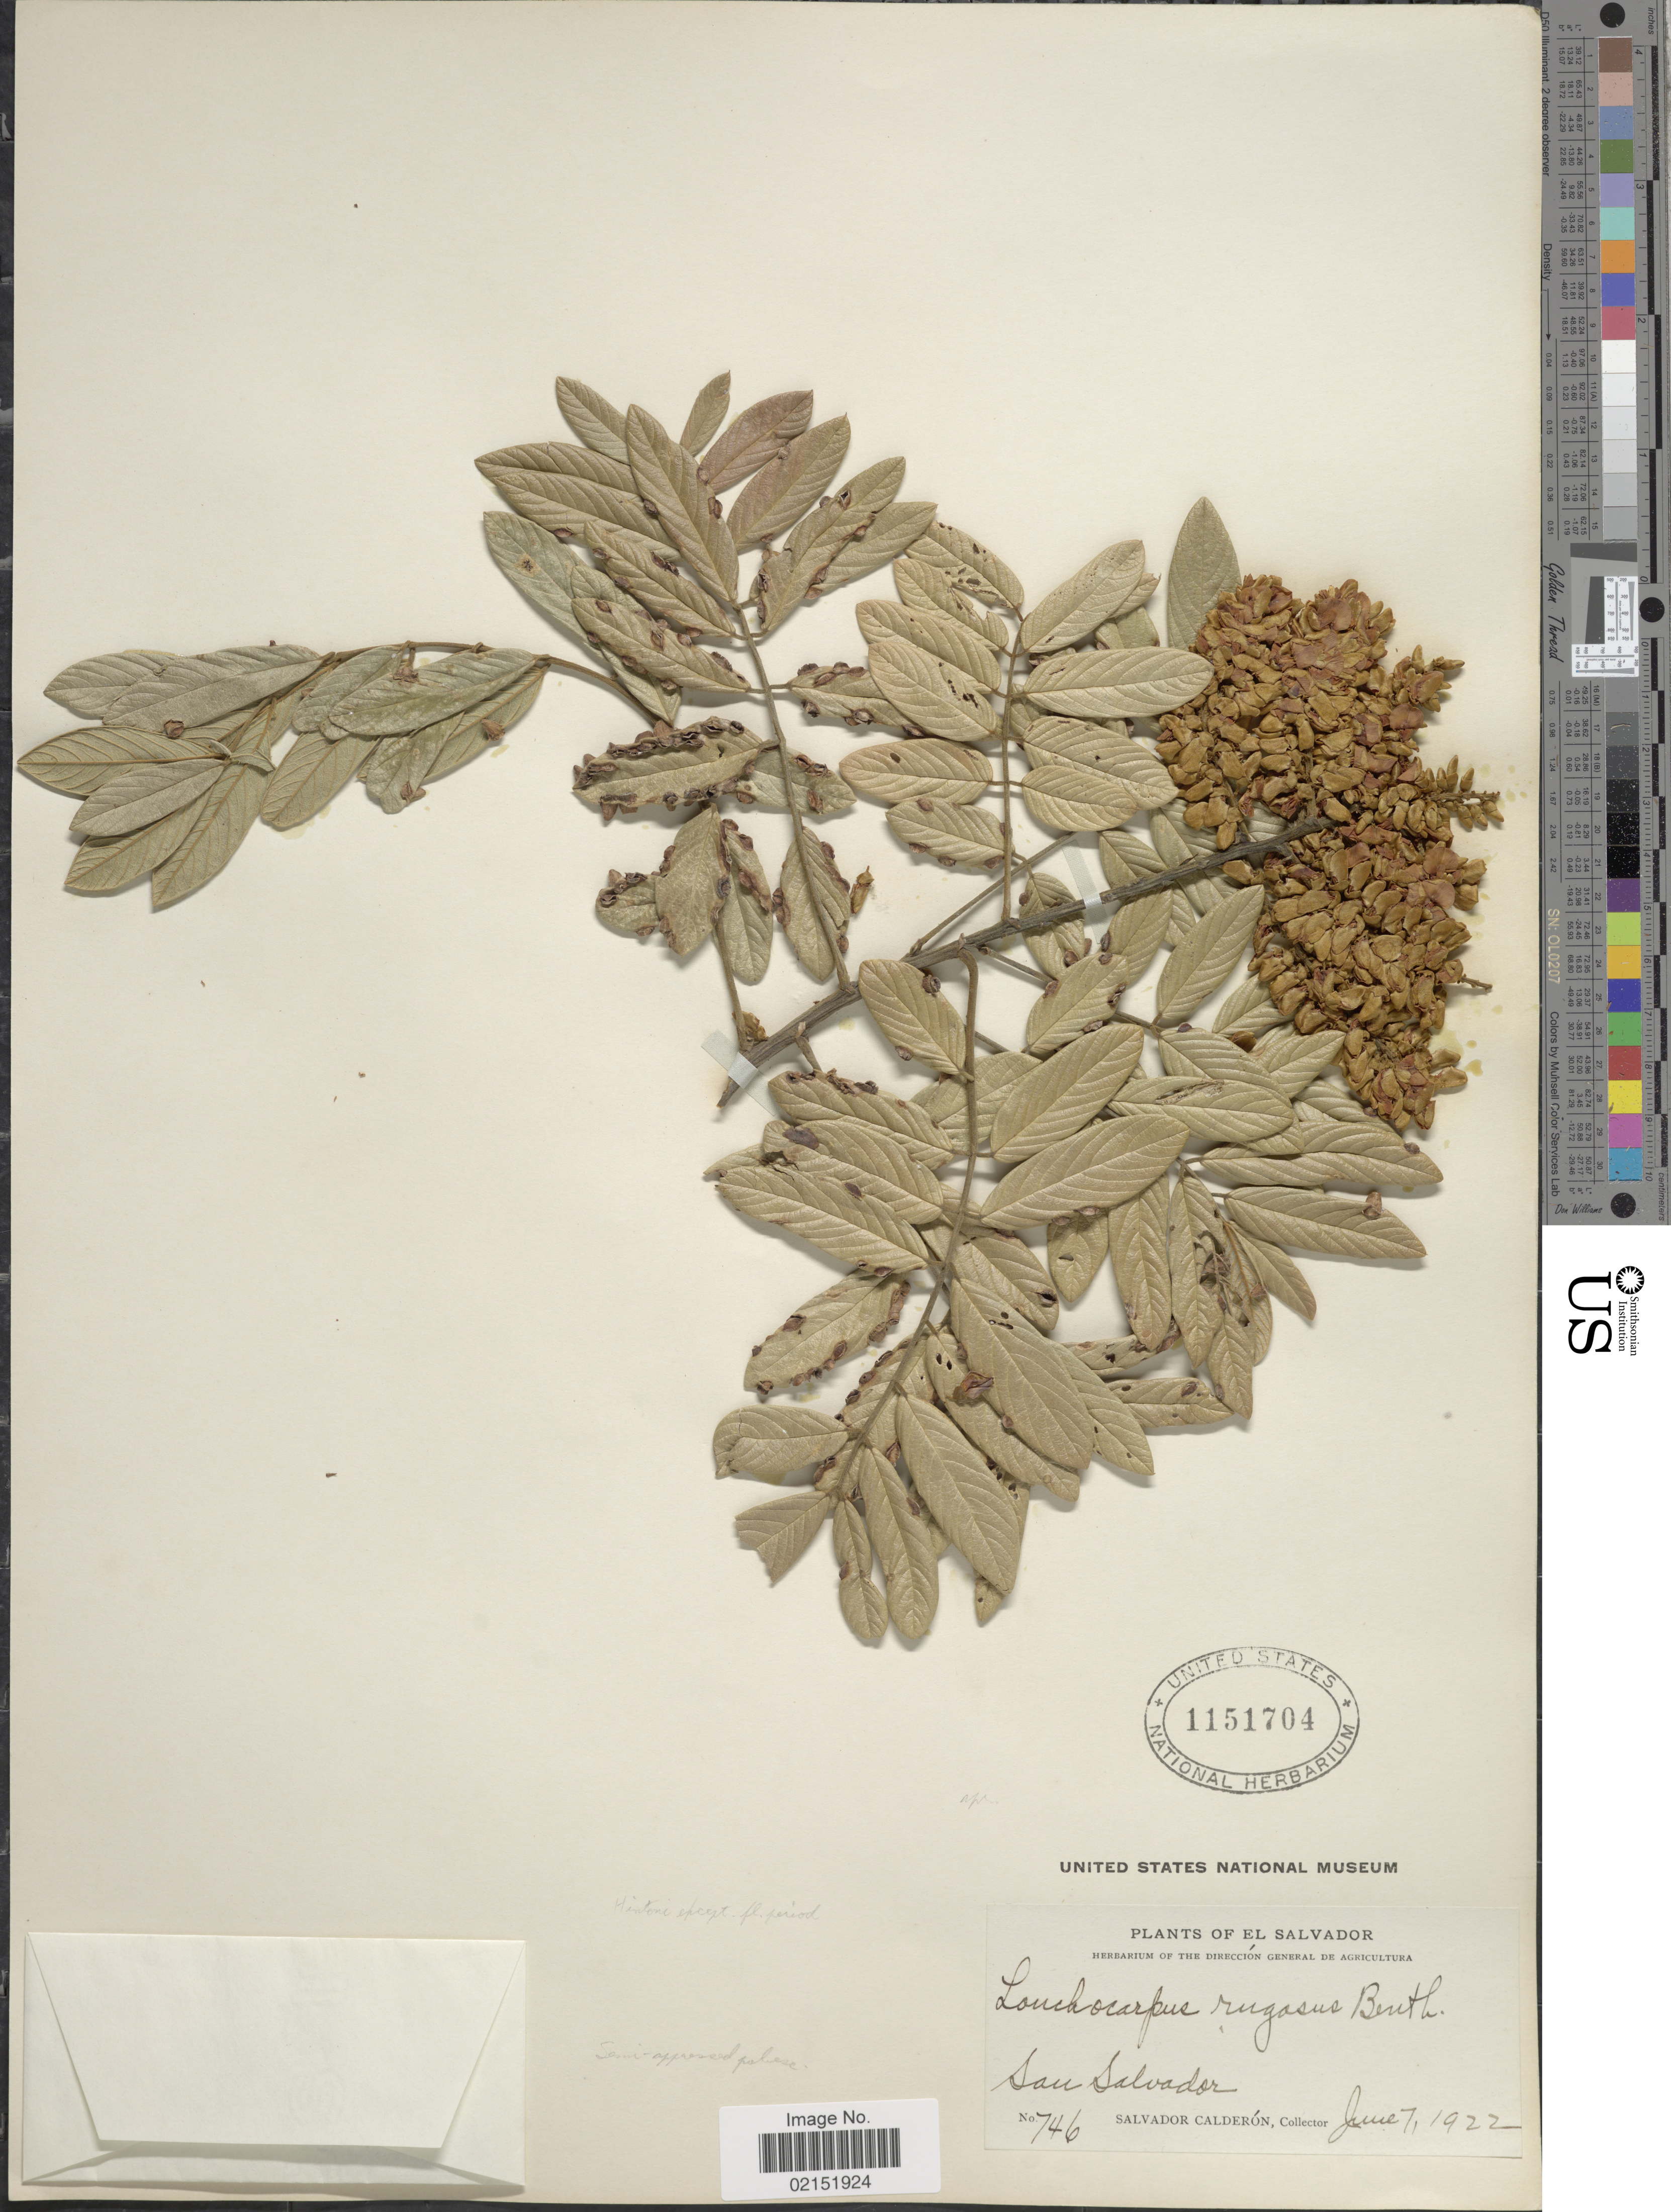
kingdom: Plantae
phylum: Tracheophyta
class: Magnoliopsida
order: Fabales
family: Fabaceae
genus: Lonchocarpus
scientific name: Lonchocarpus rugosus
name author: Benth.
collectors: S. Calderón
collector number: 746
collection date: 1922-06-07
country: Bahamas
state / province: San Salvador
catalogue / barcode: US 1151704